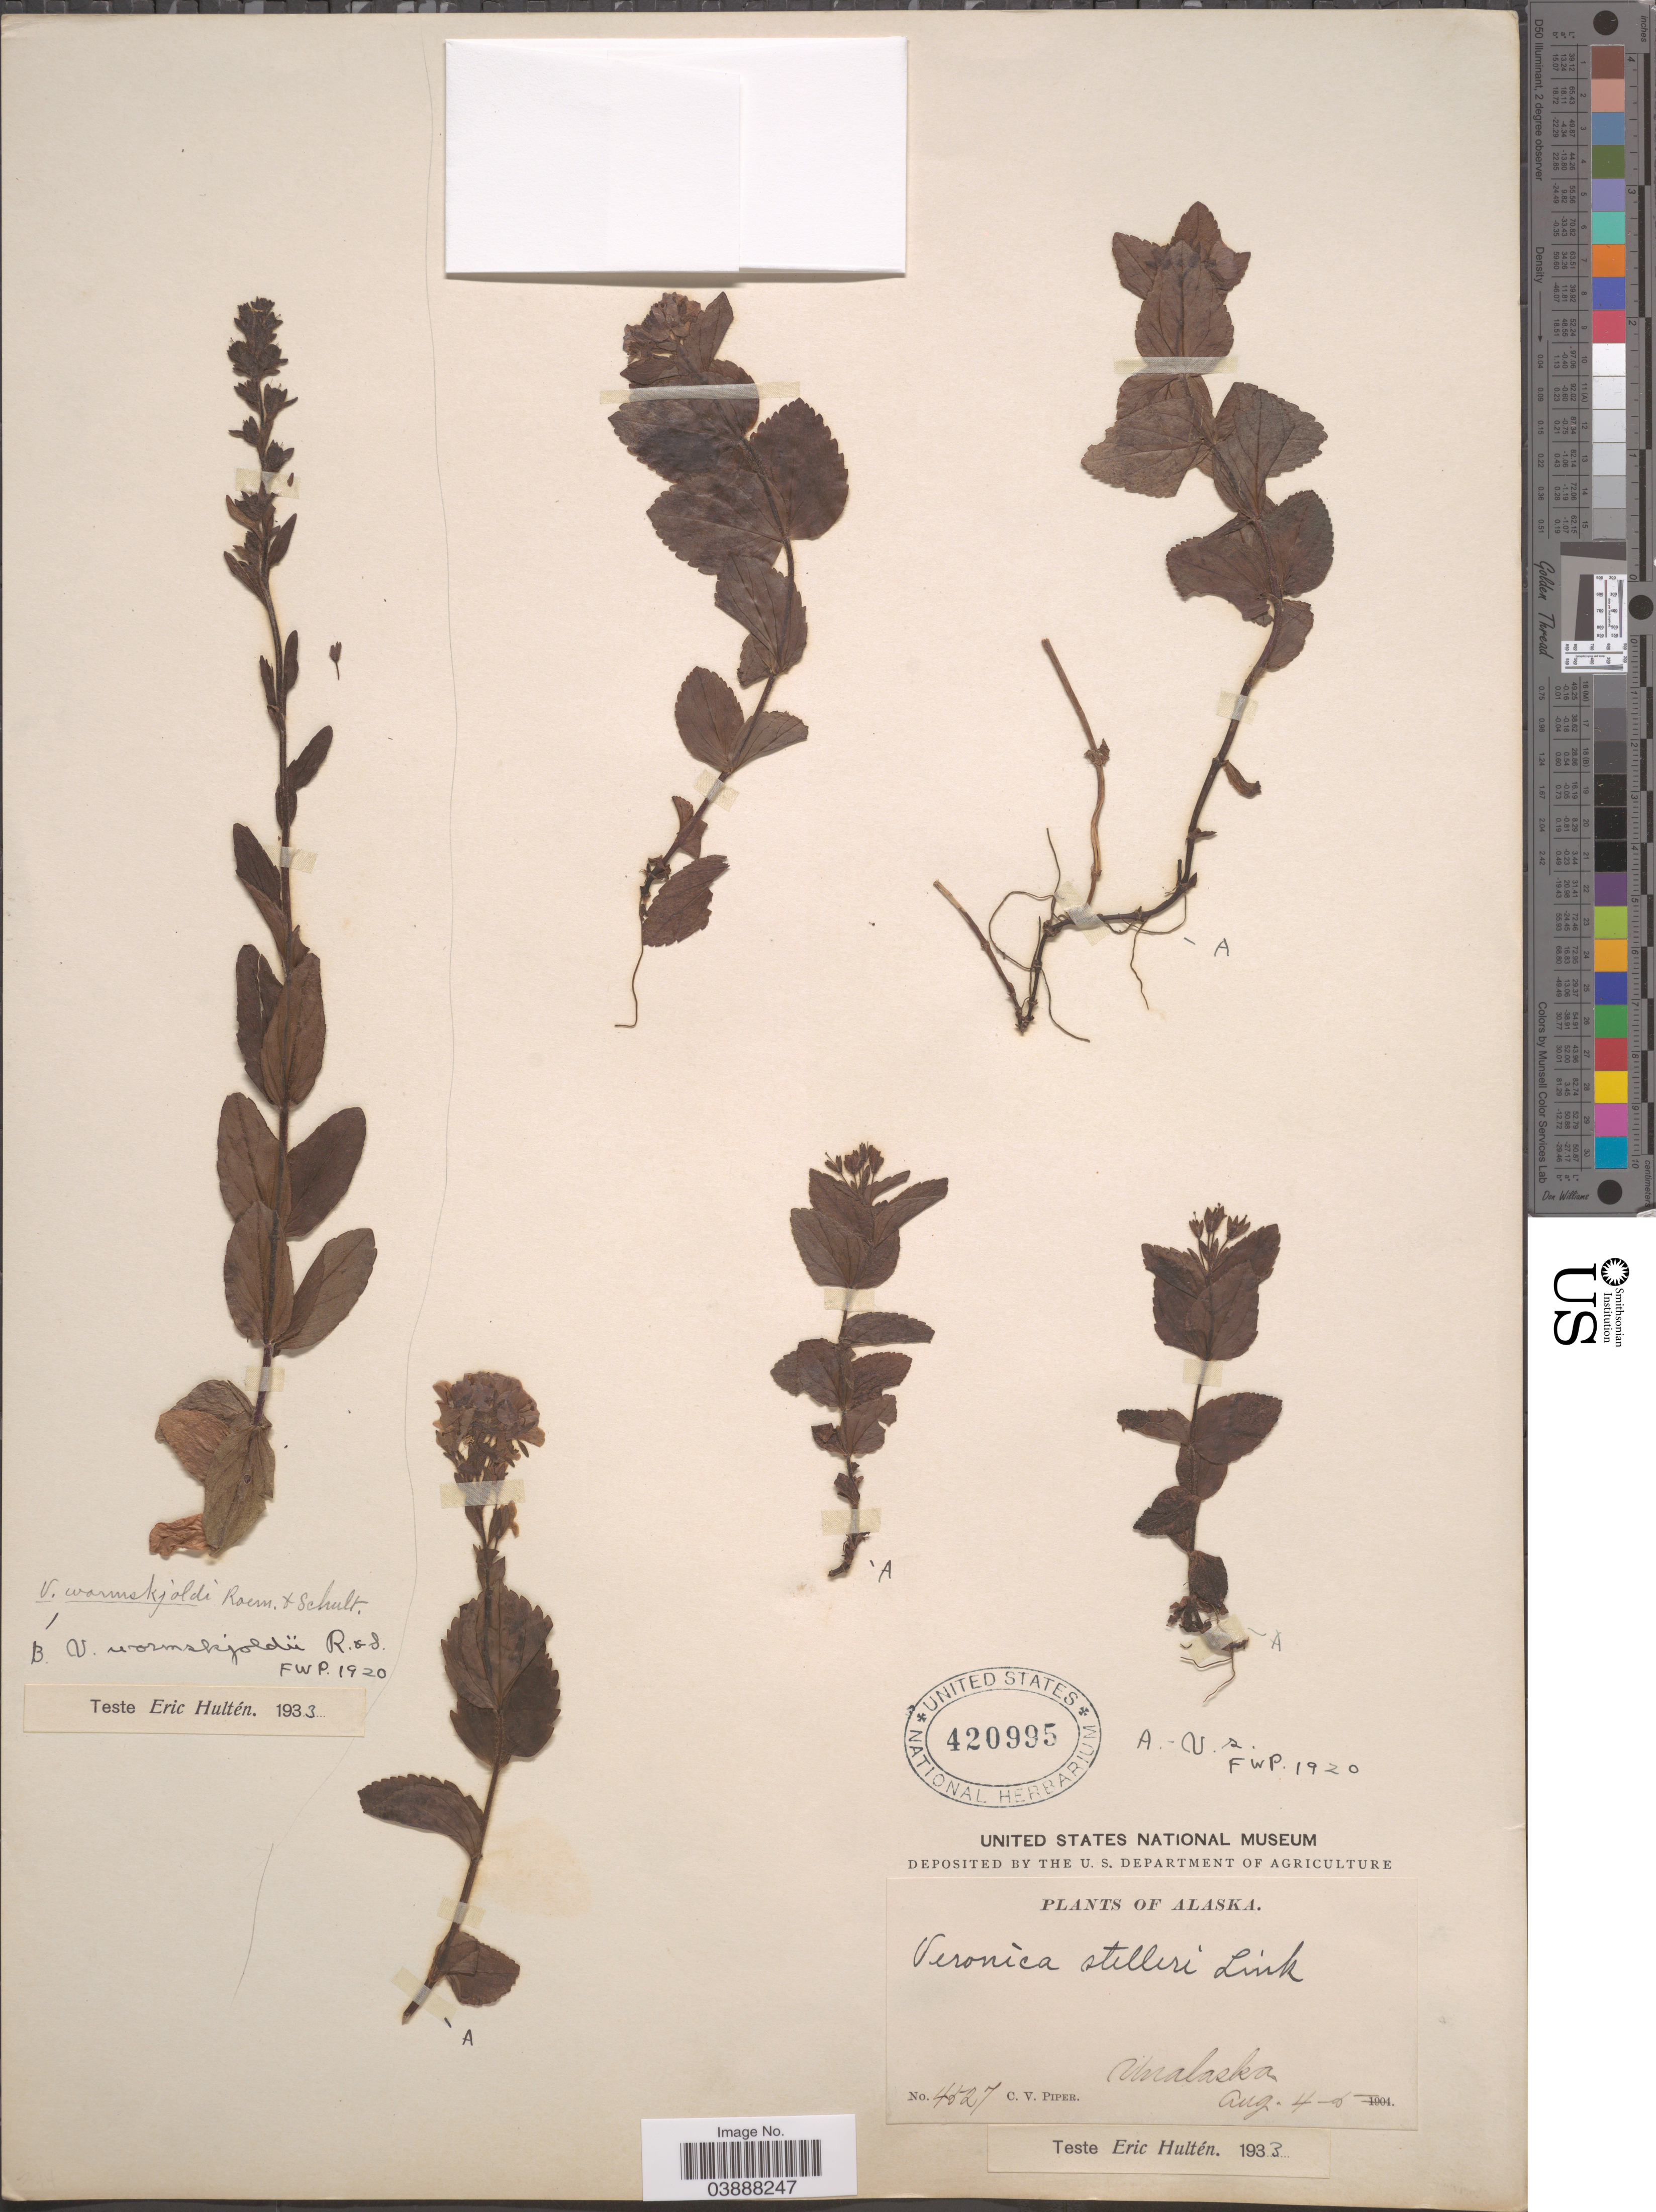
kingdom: Plantae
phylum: Tracheophyta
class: Magnoliopsida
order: Lamiales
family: Plantaginaceae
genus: Veronica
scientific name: Veronica stelleri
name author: Pall.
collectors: C. V. Piper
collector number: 4527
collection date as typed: Transcribed d/m/y: 4/8/5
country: United States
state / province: Alaska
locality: Unalaska.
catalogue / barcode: US 420995